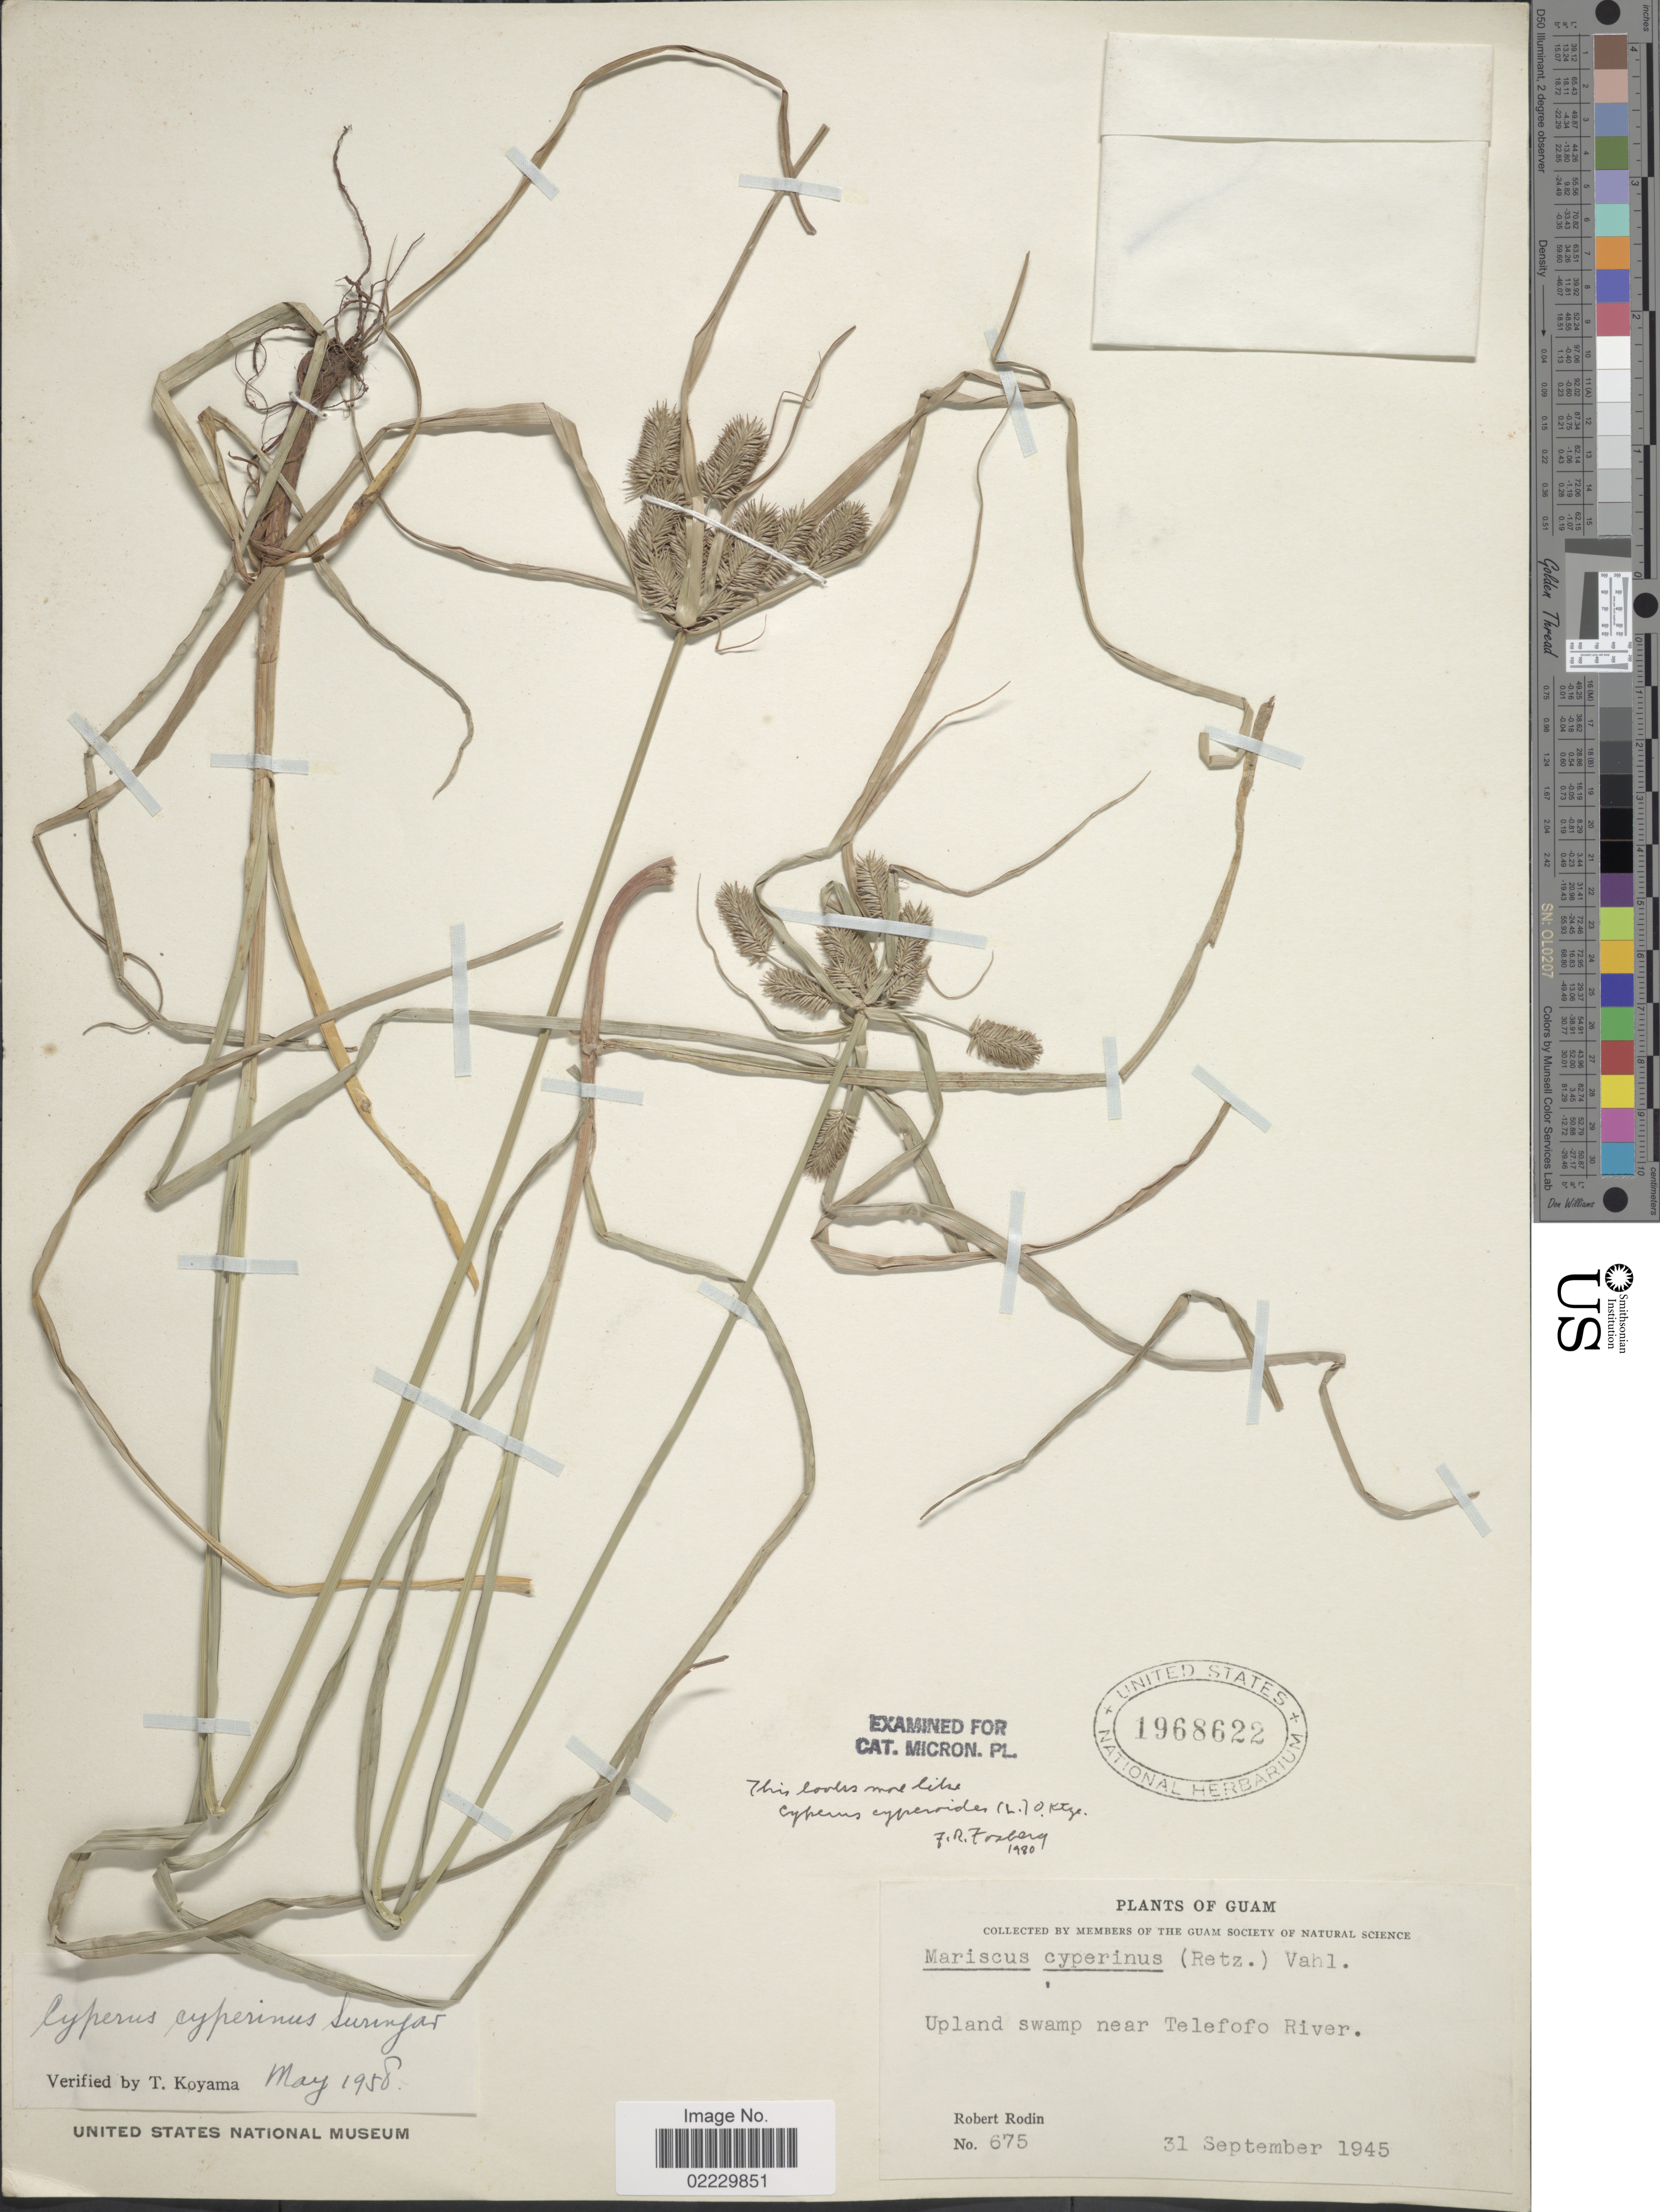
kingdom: Plantae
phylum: Tracheophyta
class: Liliopsida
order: Poales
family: Cyperaceae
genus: Cyperus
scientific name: Cyperus cyperoides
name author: (L.) Kuntze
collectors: R. Rodin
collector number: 675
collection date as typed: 31 September 1945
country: Guam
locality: Upland swamp near Telefofo River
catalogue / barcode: US 1968622